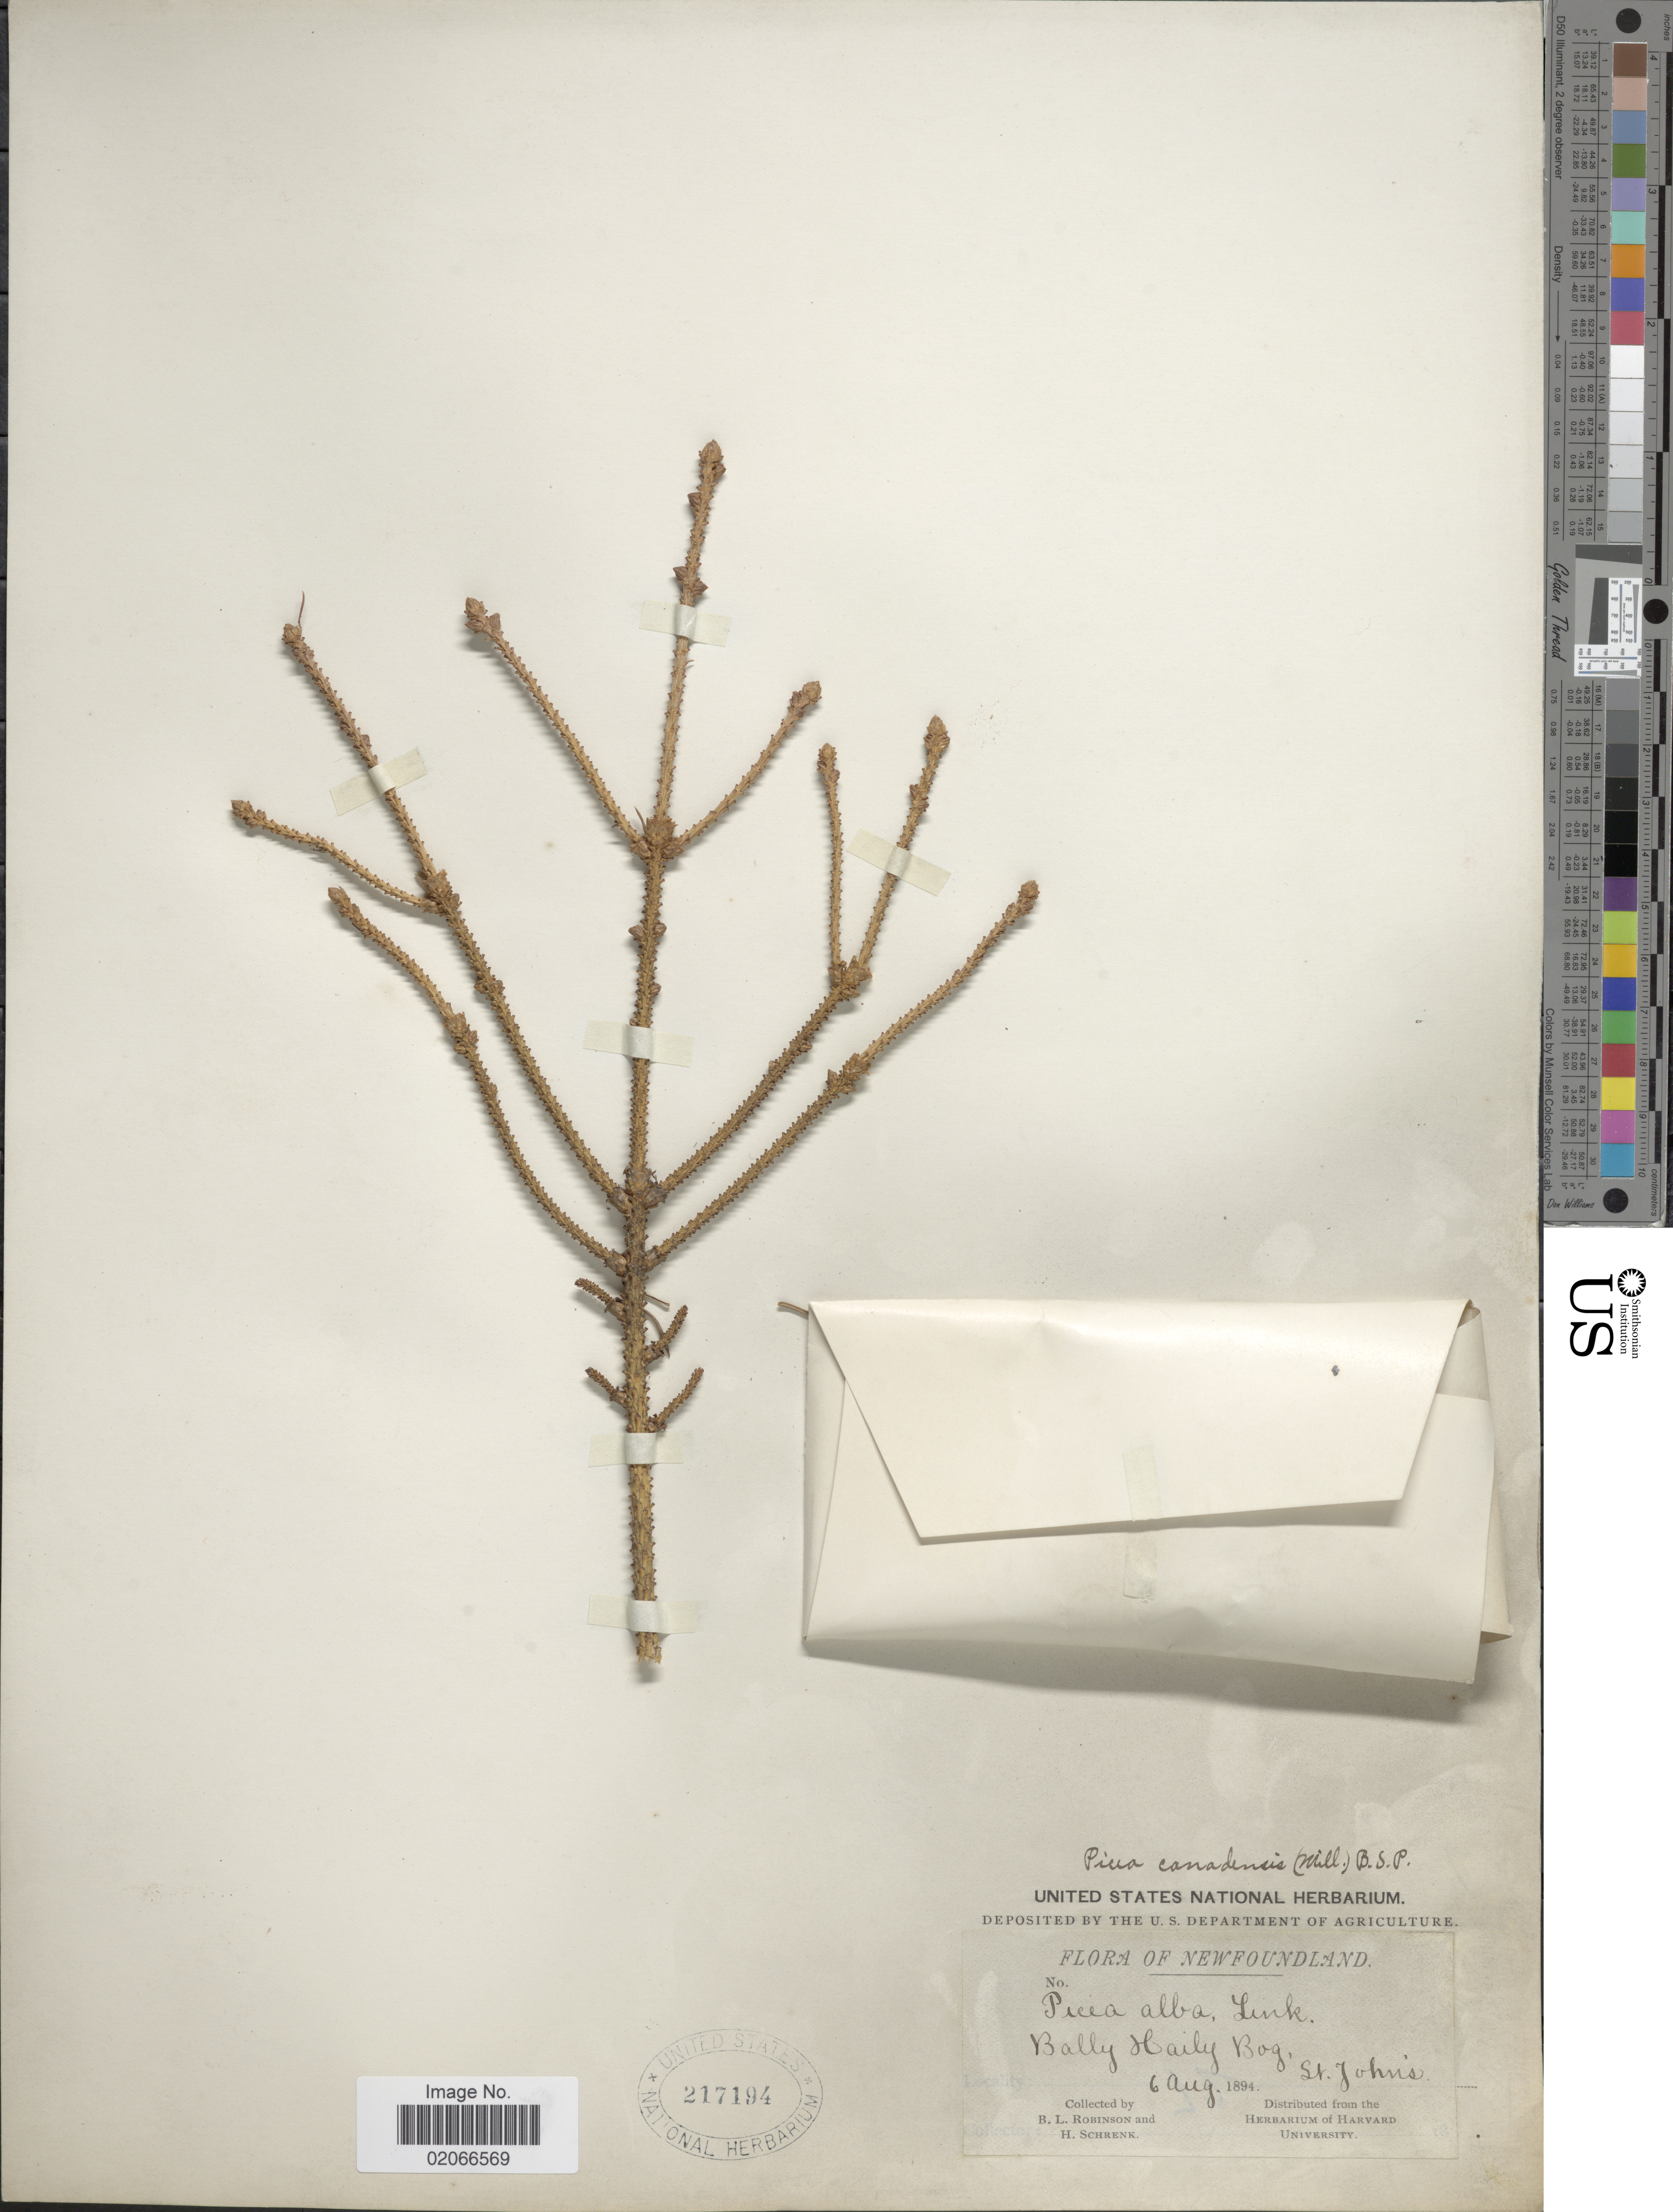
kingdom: Plantae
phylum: Tracheophyta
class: Pinopsida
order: Pinales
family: Pinaceae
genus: Picea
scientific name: Picea glauca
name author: (Moench) Voss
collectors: B. L. Robinson & H. v. Schrenk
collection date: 1894-08-06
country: Canada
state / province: Newfoundland and Labrador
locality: Bally Hauly Bog, St. John's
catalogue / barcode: US 217194